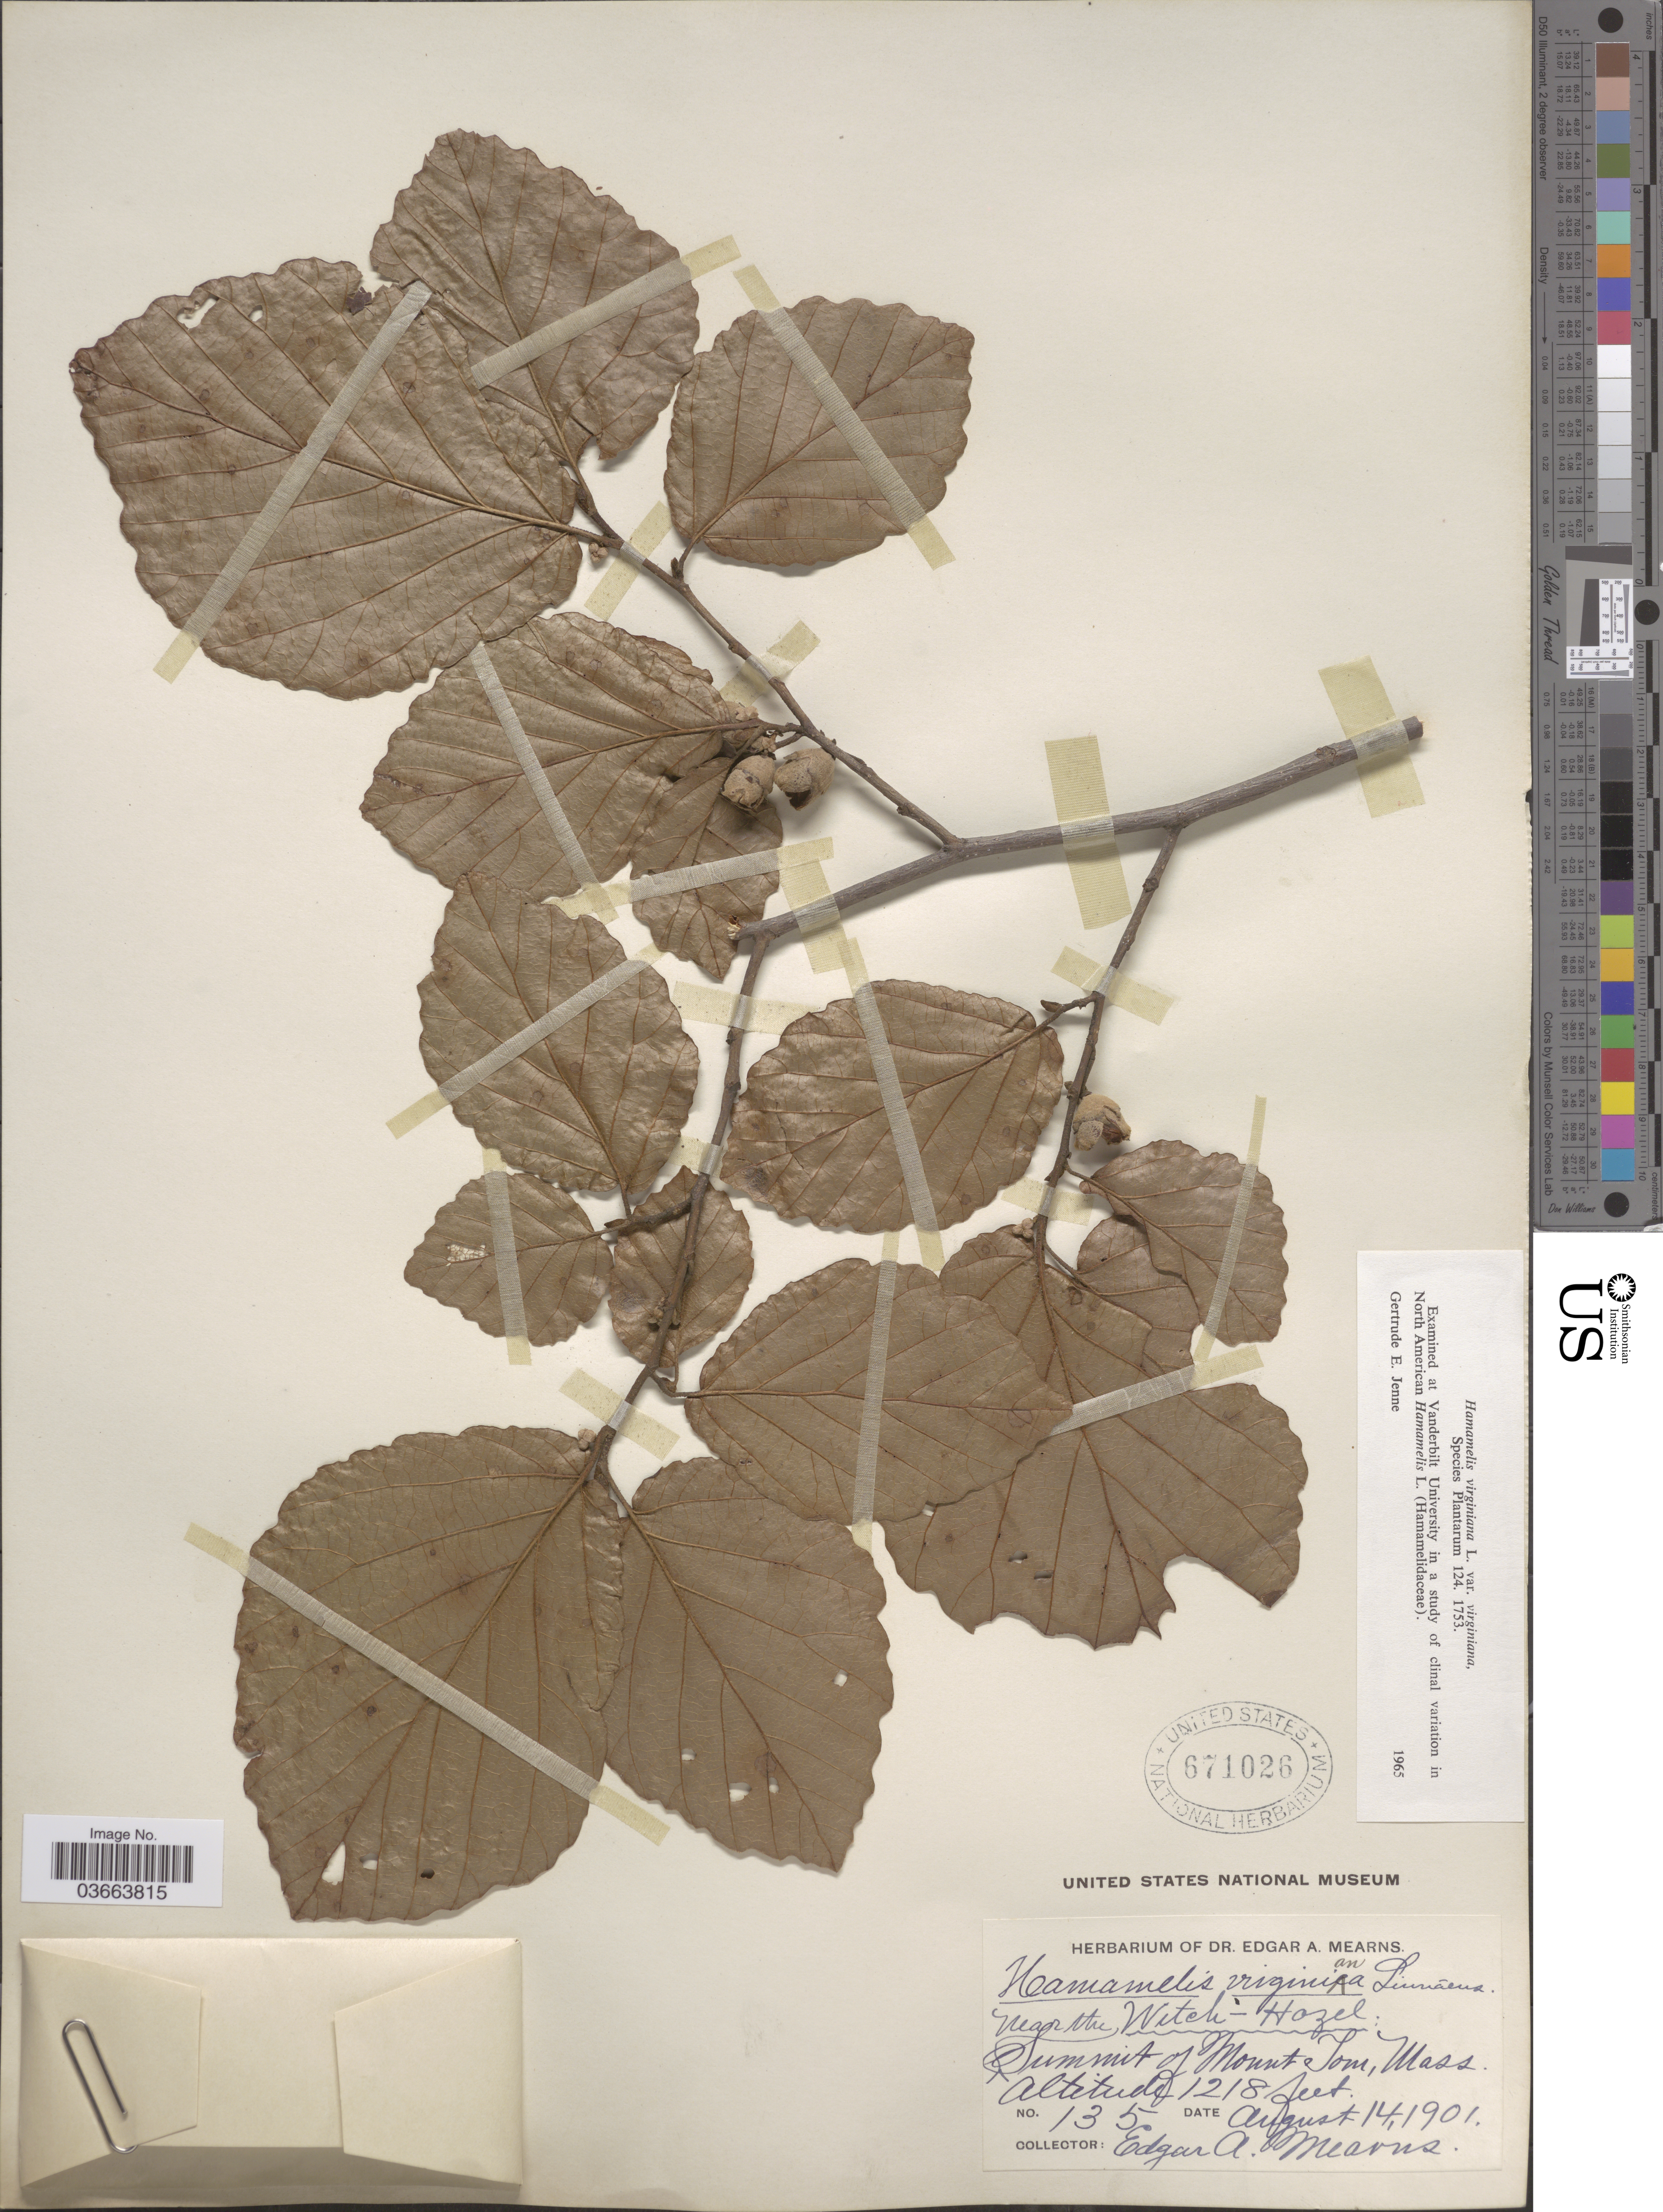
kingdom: Plantae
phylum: Tracheophyta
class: Magnoliopsida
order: Saxifragales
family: Hamamelidaceae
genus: Hamamelis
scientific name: Hamamelis virginiana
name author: L.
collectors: E. A. Mearns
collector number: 135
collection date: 1901-08-14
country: United States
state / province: Massachusetts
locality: Near the Summit of Mount Tom.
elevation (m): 371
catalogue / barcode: US 671026